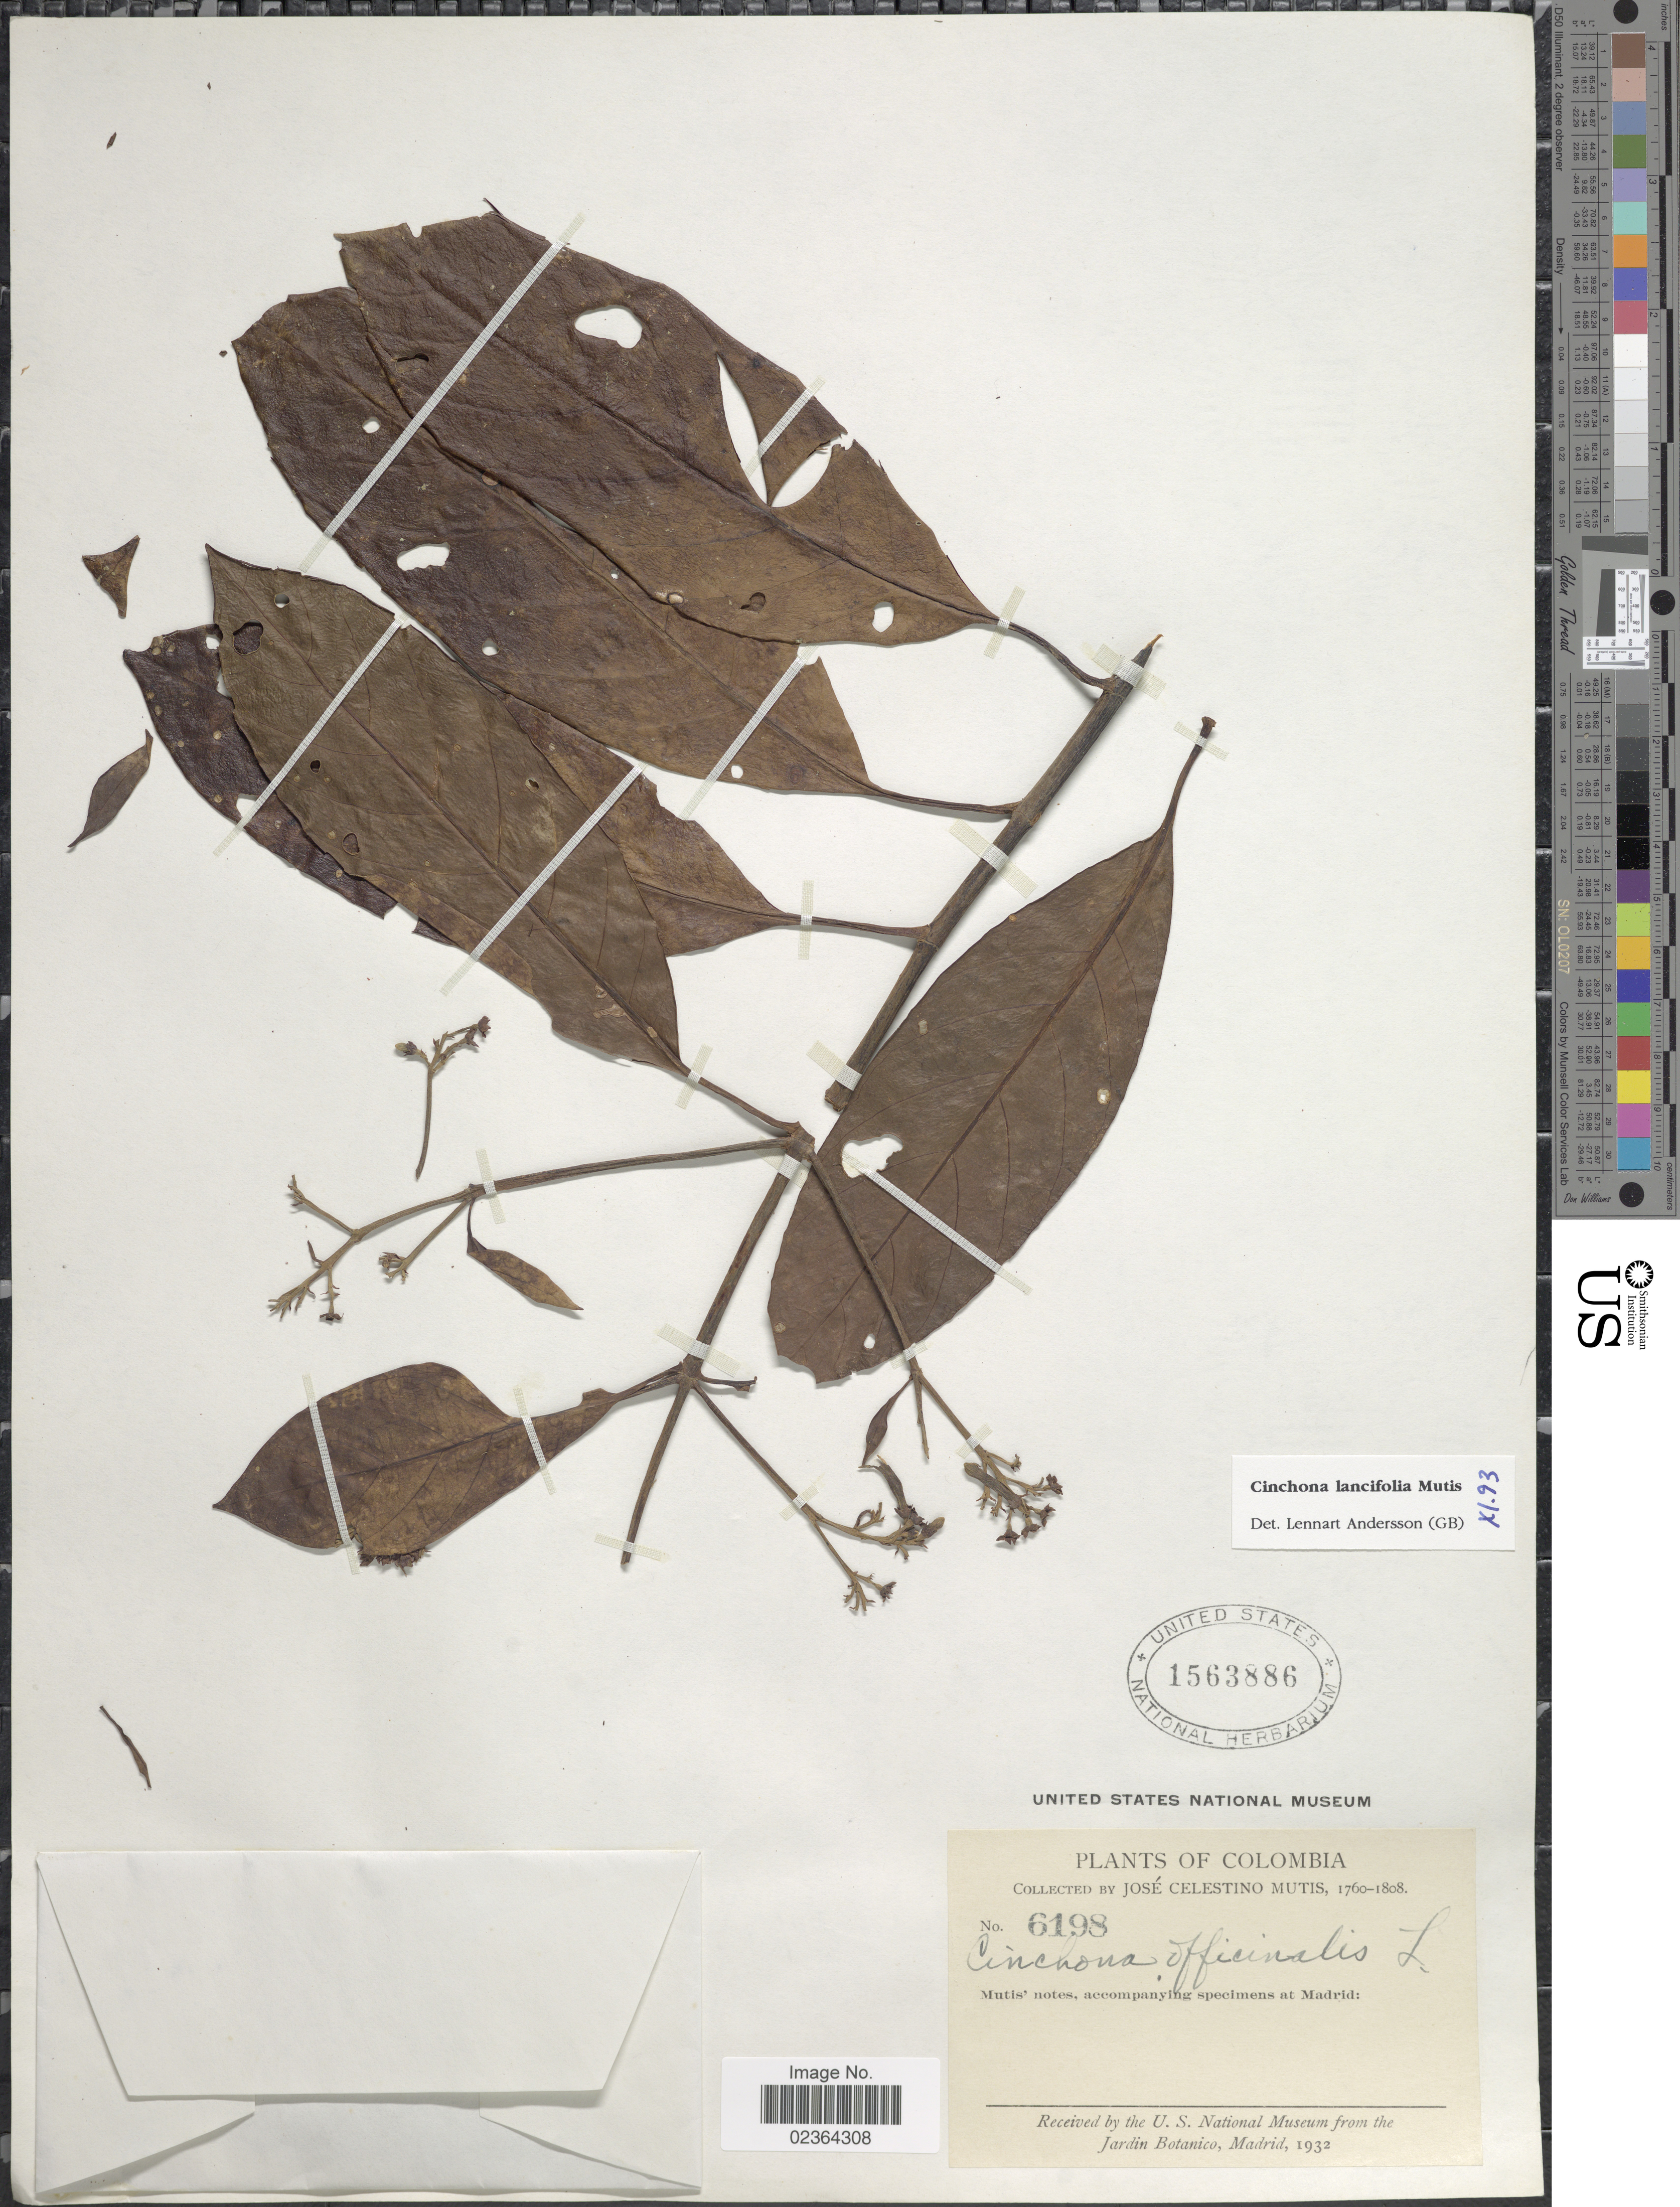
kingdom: Plantae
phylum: Tracheophyta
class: Magnoliopsida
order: Gentianales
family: Rubiaceae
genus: Cinchona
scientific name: Cinchona lancifolia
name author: Mutis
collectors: J. C. B. Mutis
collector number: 6198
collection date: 1760/1808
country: Colombia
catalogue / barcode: US 1563886